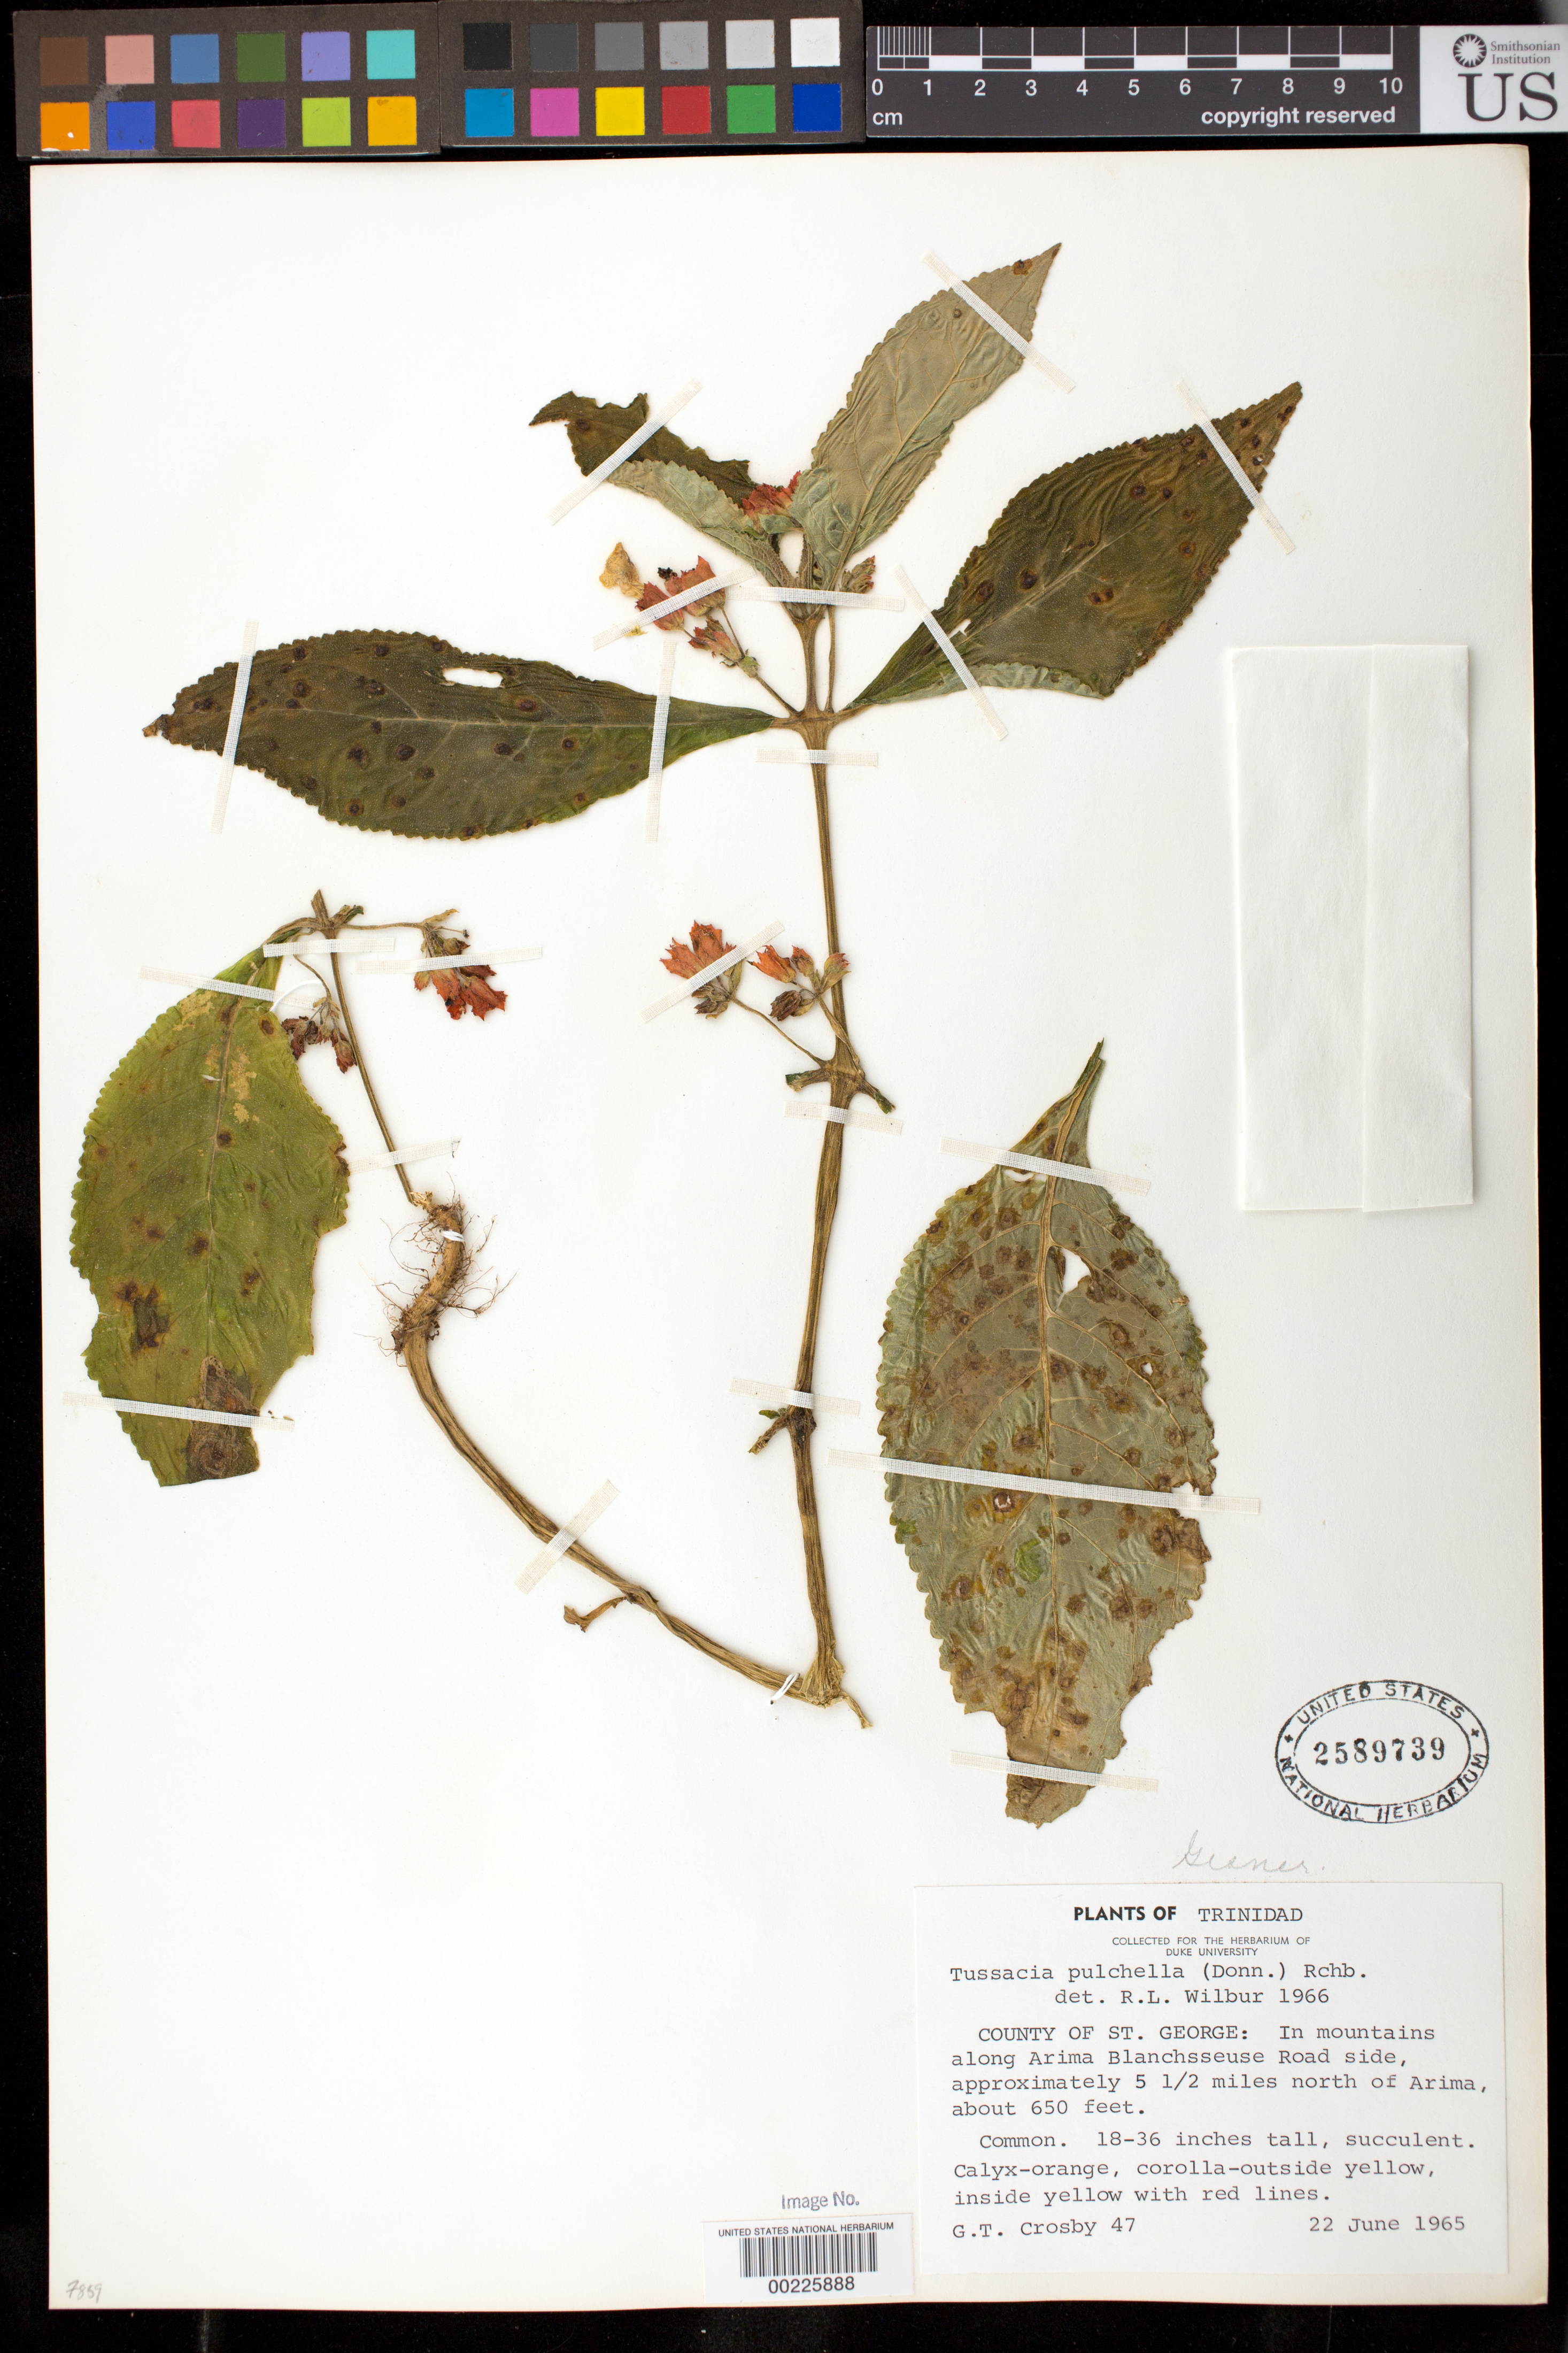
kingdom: Plantae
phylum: Tracheophyta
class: Magnoliopsida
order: Lamiales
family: Gesneriaceae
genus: Chrysothemis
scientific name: Chrysothemis pulchella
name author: (Donn ex Sims) Decne.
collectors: G. T. Crosby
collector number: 47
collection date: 1965-06-22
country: Trinidad and Tobago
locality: Trinidad, County of St. George: in mountains along Arima Blanchsseuse roadside, approximately 5 1/2 miles north of Arima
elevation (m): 198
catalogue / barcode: US 2589739